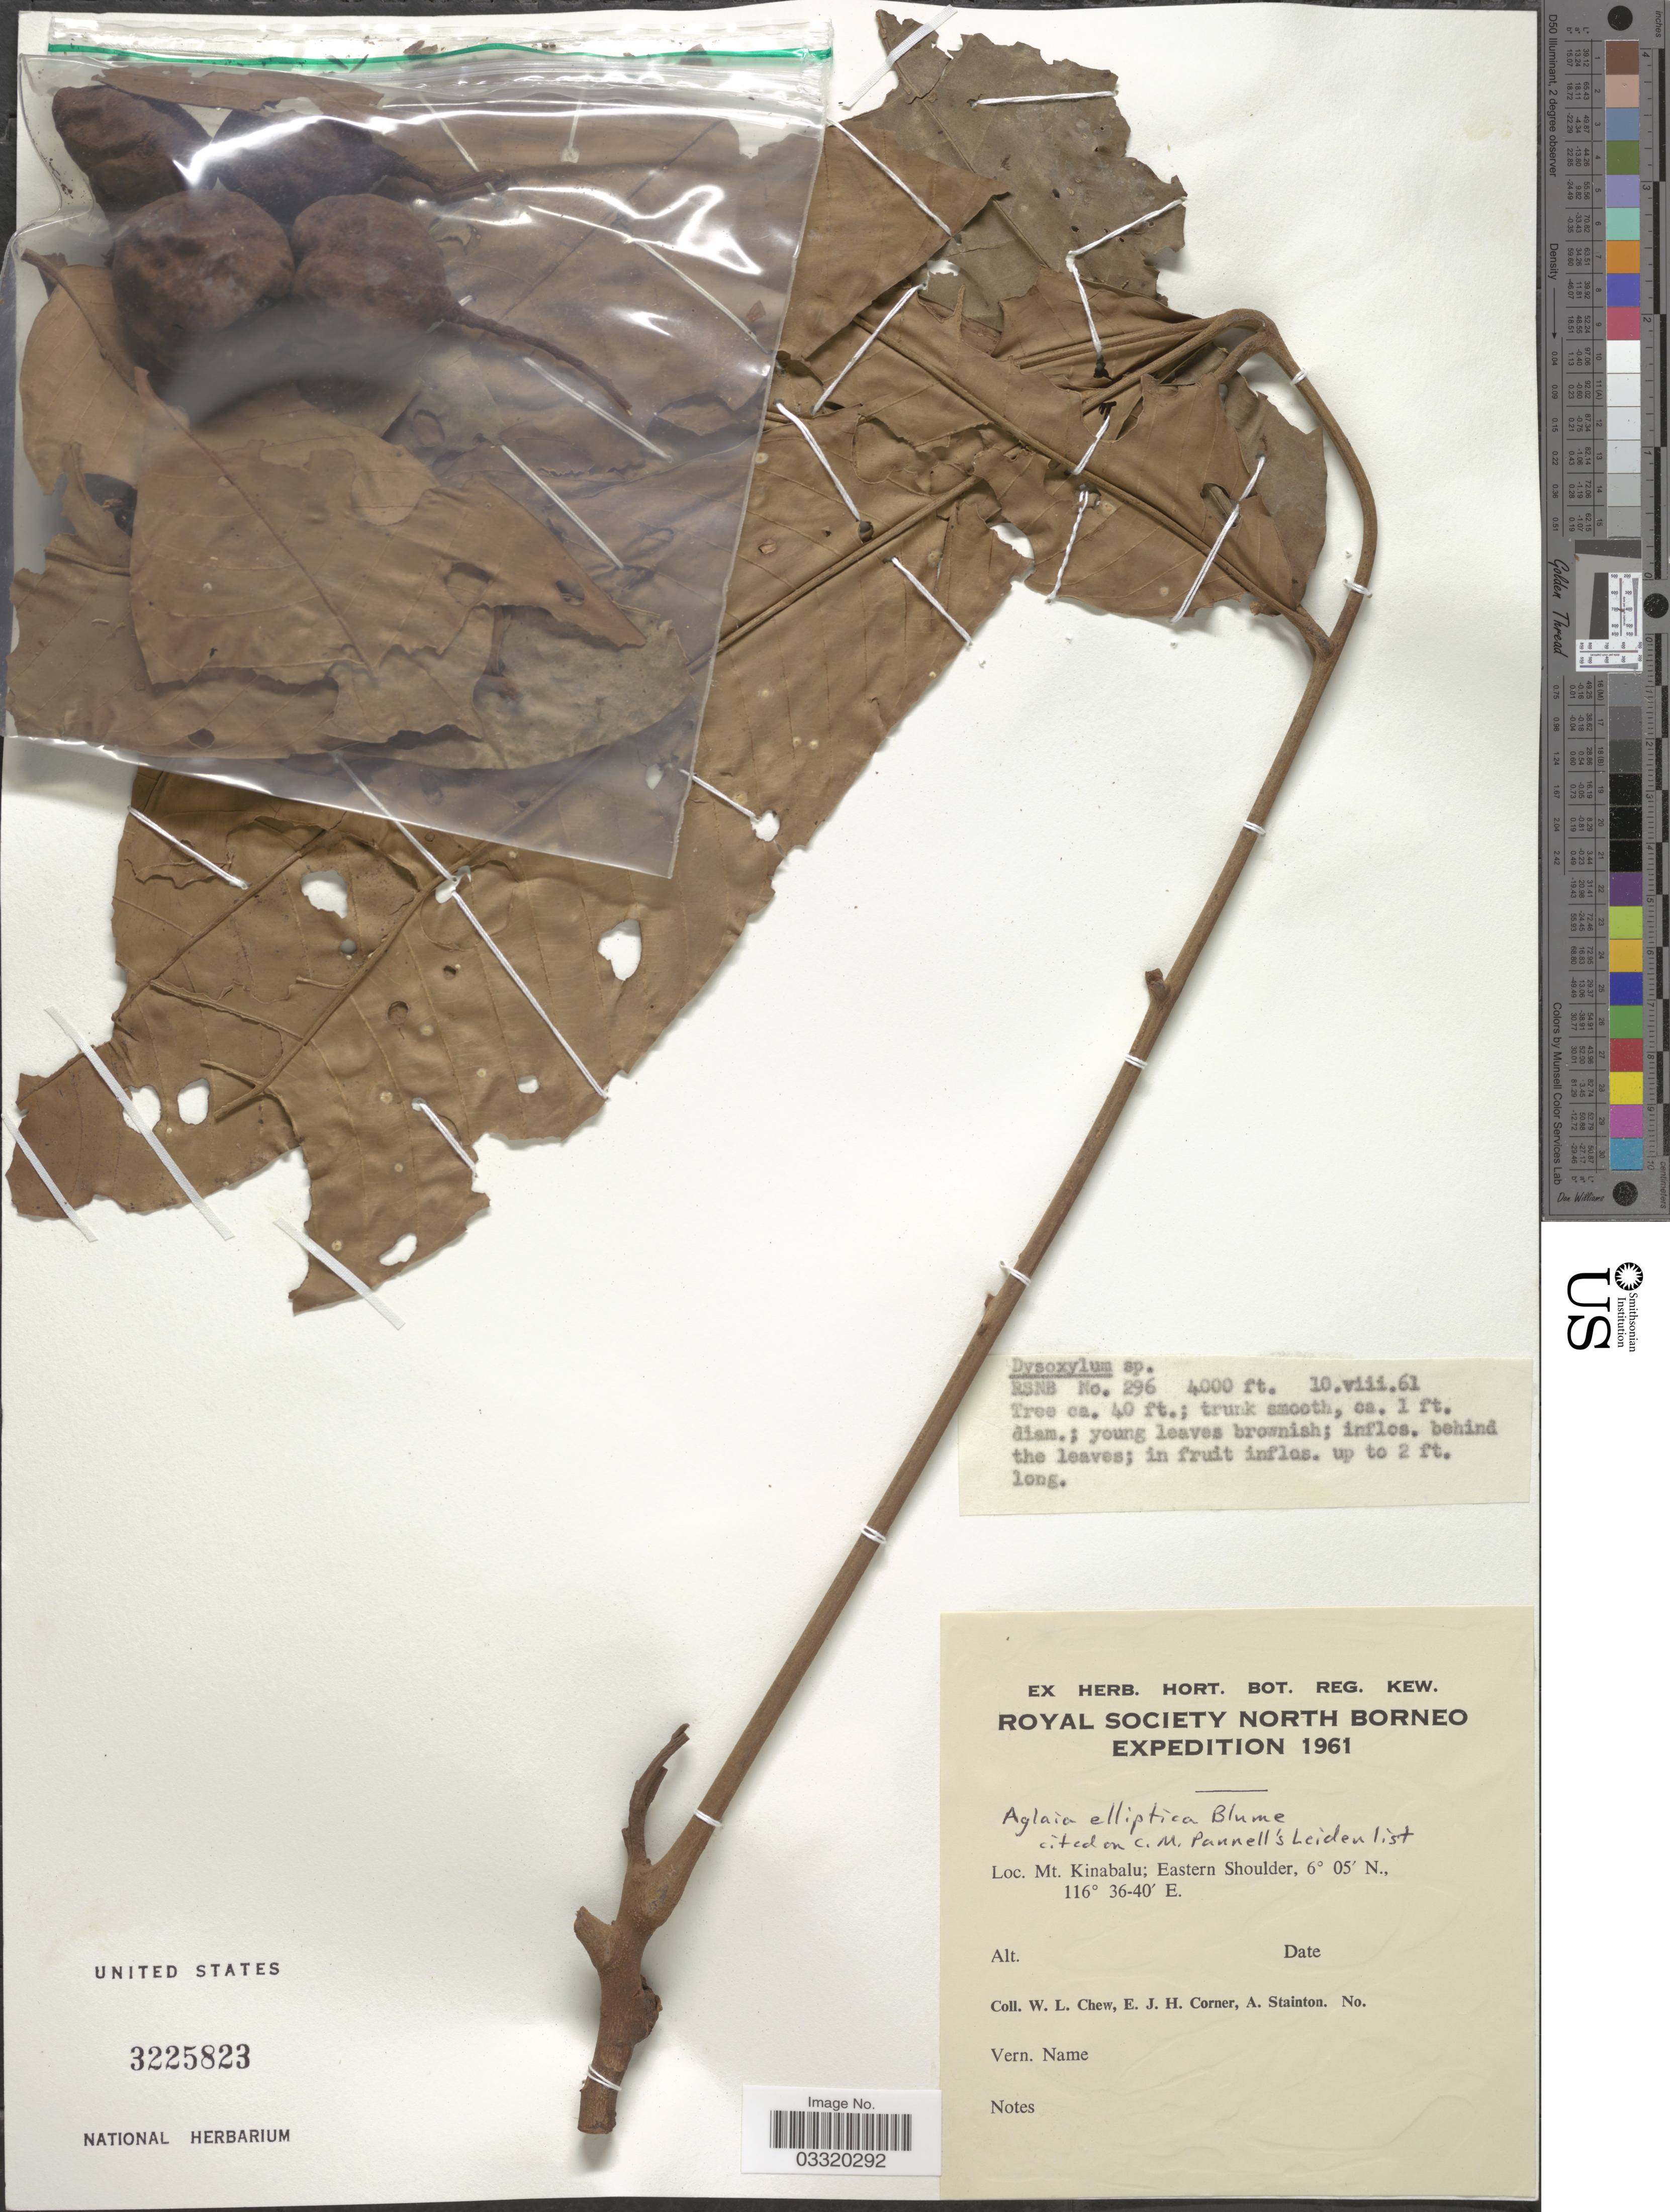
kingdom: Plantae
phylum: Tracheophyta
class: Magnoliopsida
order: Sapindales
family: Meliaceae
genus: Aglaia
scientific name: Aglaia elliptica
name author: Blume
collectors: W. Chew, E. Corner & A. Stainton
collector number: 296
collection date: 1961-08-10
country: Malaysia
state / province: Sabah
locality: North Borneo. Mt. Kinabalu; Eastern Shoulder.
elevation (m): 1219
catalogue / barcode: US 3225823